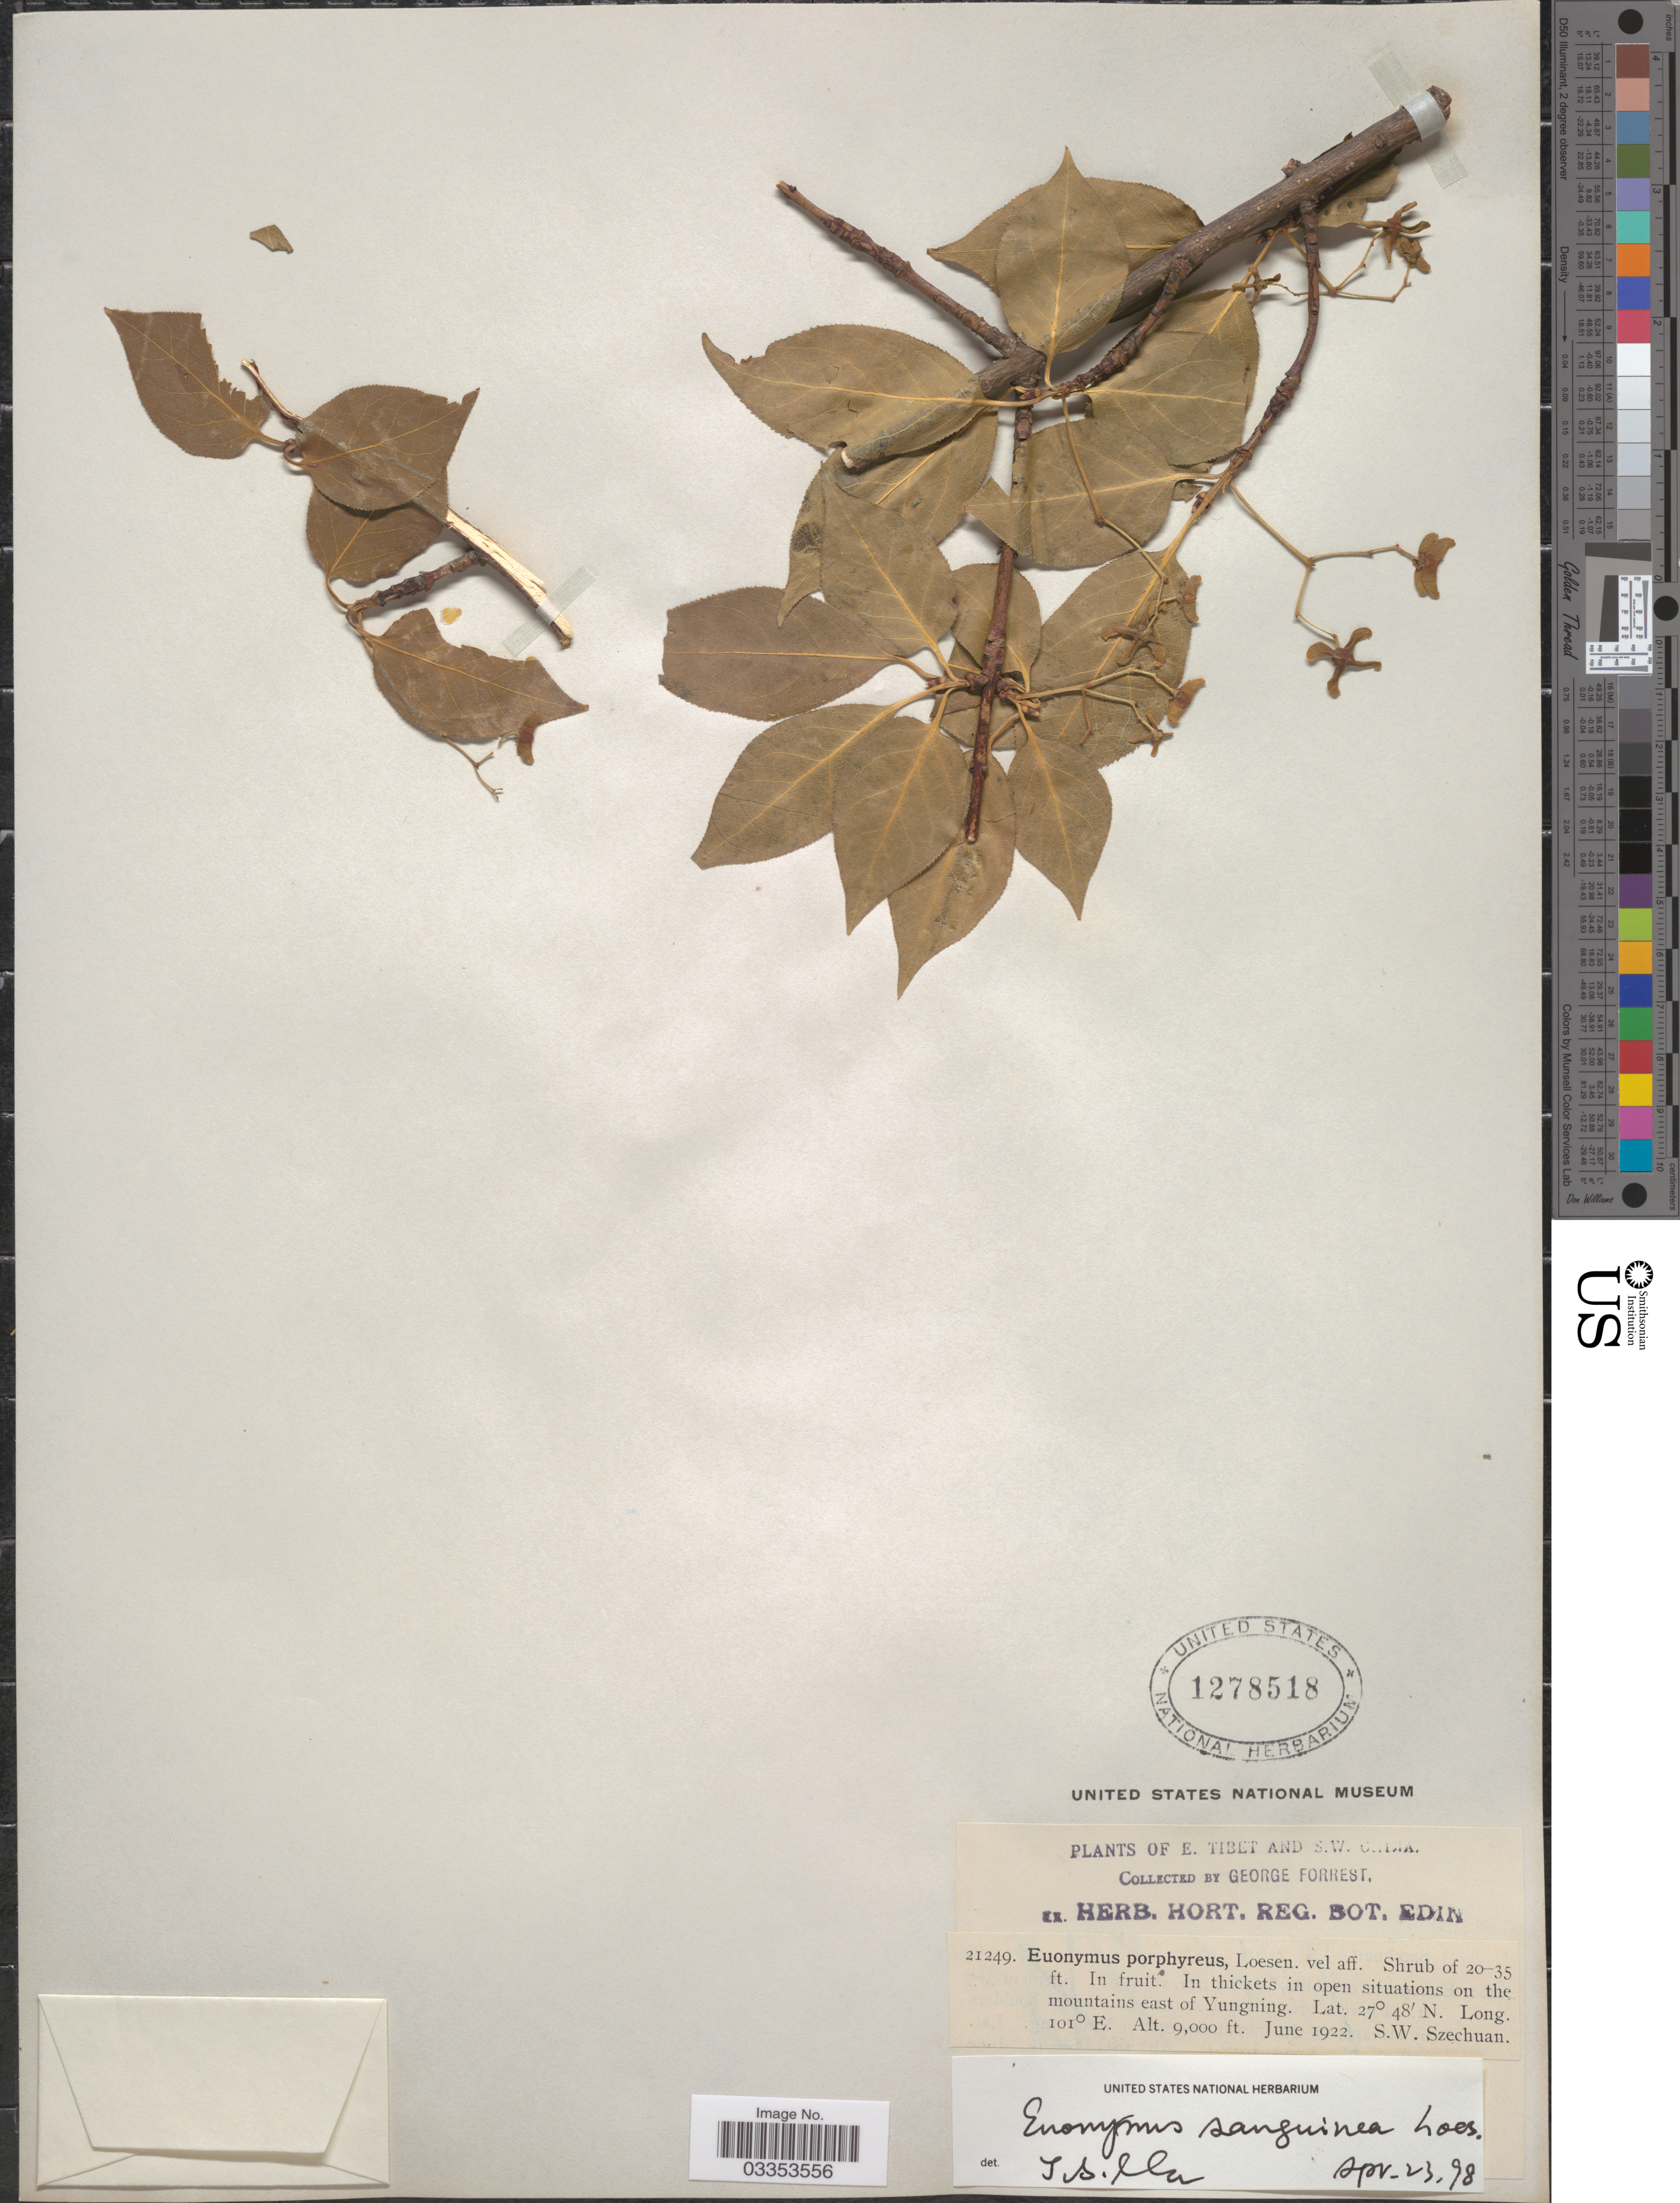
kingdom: Plantae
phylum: Tracheophyta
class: Magnoliopsida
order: Celastrales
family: Celastraceae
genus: Euonymus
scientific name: Euonymus sanguineus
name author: Loes.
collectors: G. Forrest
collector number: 21249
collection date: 1922-06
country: China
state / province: Sichuan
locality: E. Tibet and S.W. China. On the mountains east of Yungning.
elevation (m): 2743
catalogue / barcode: US 1278518